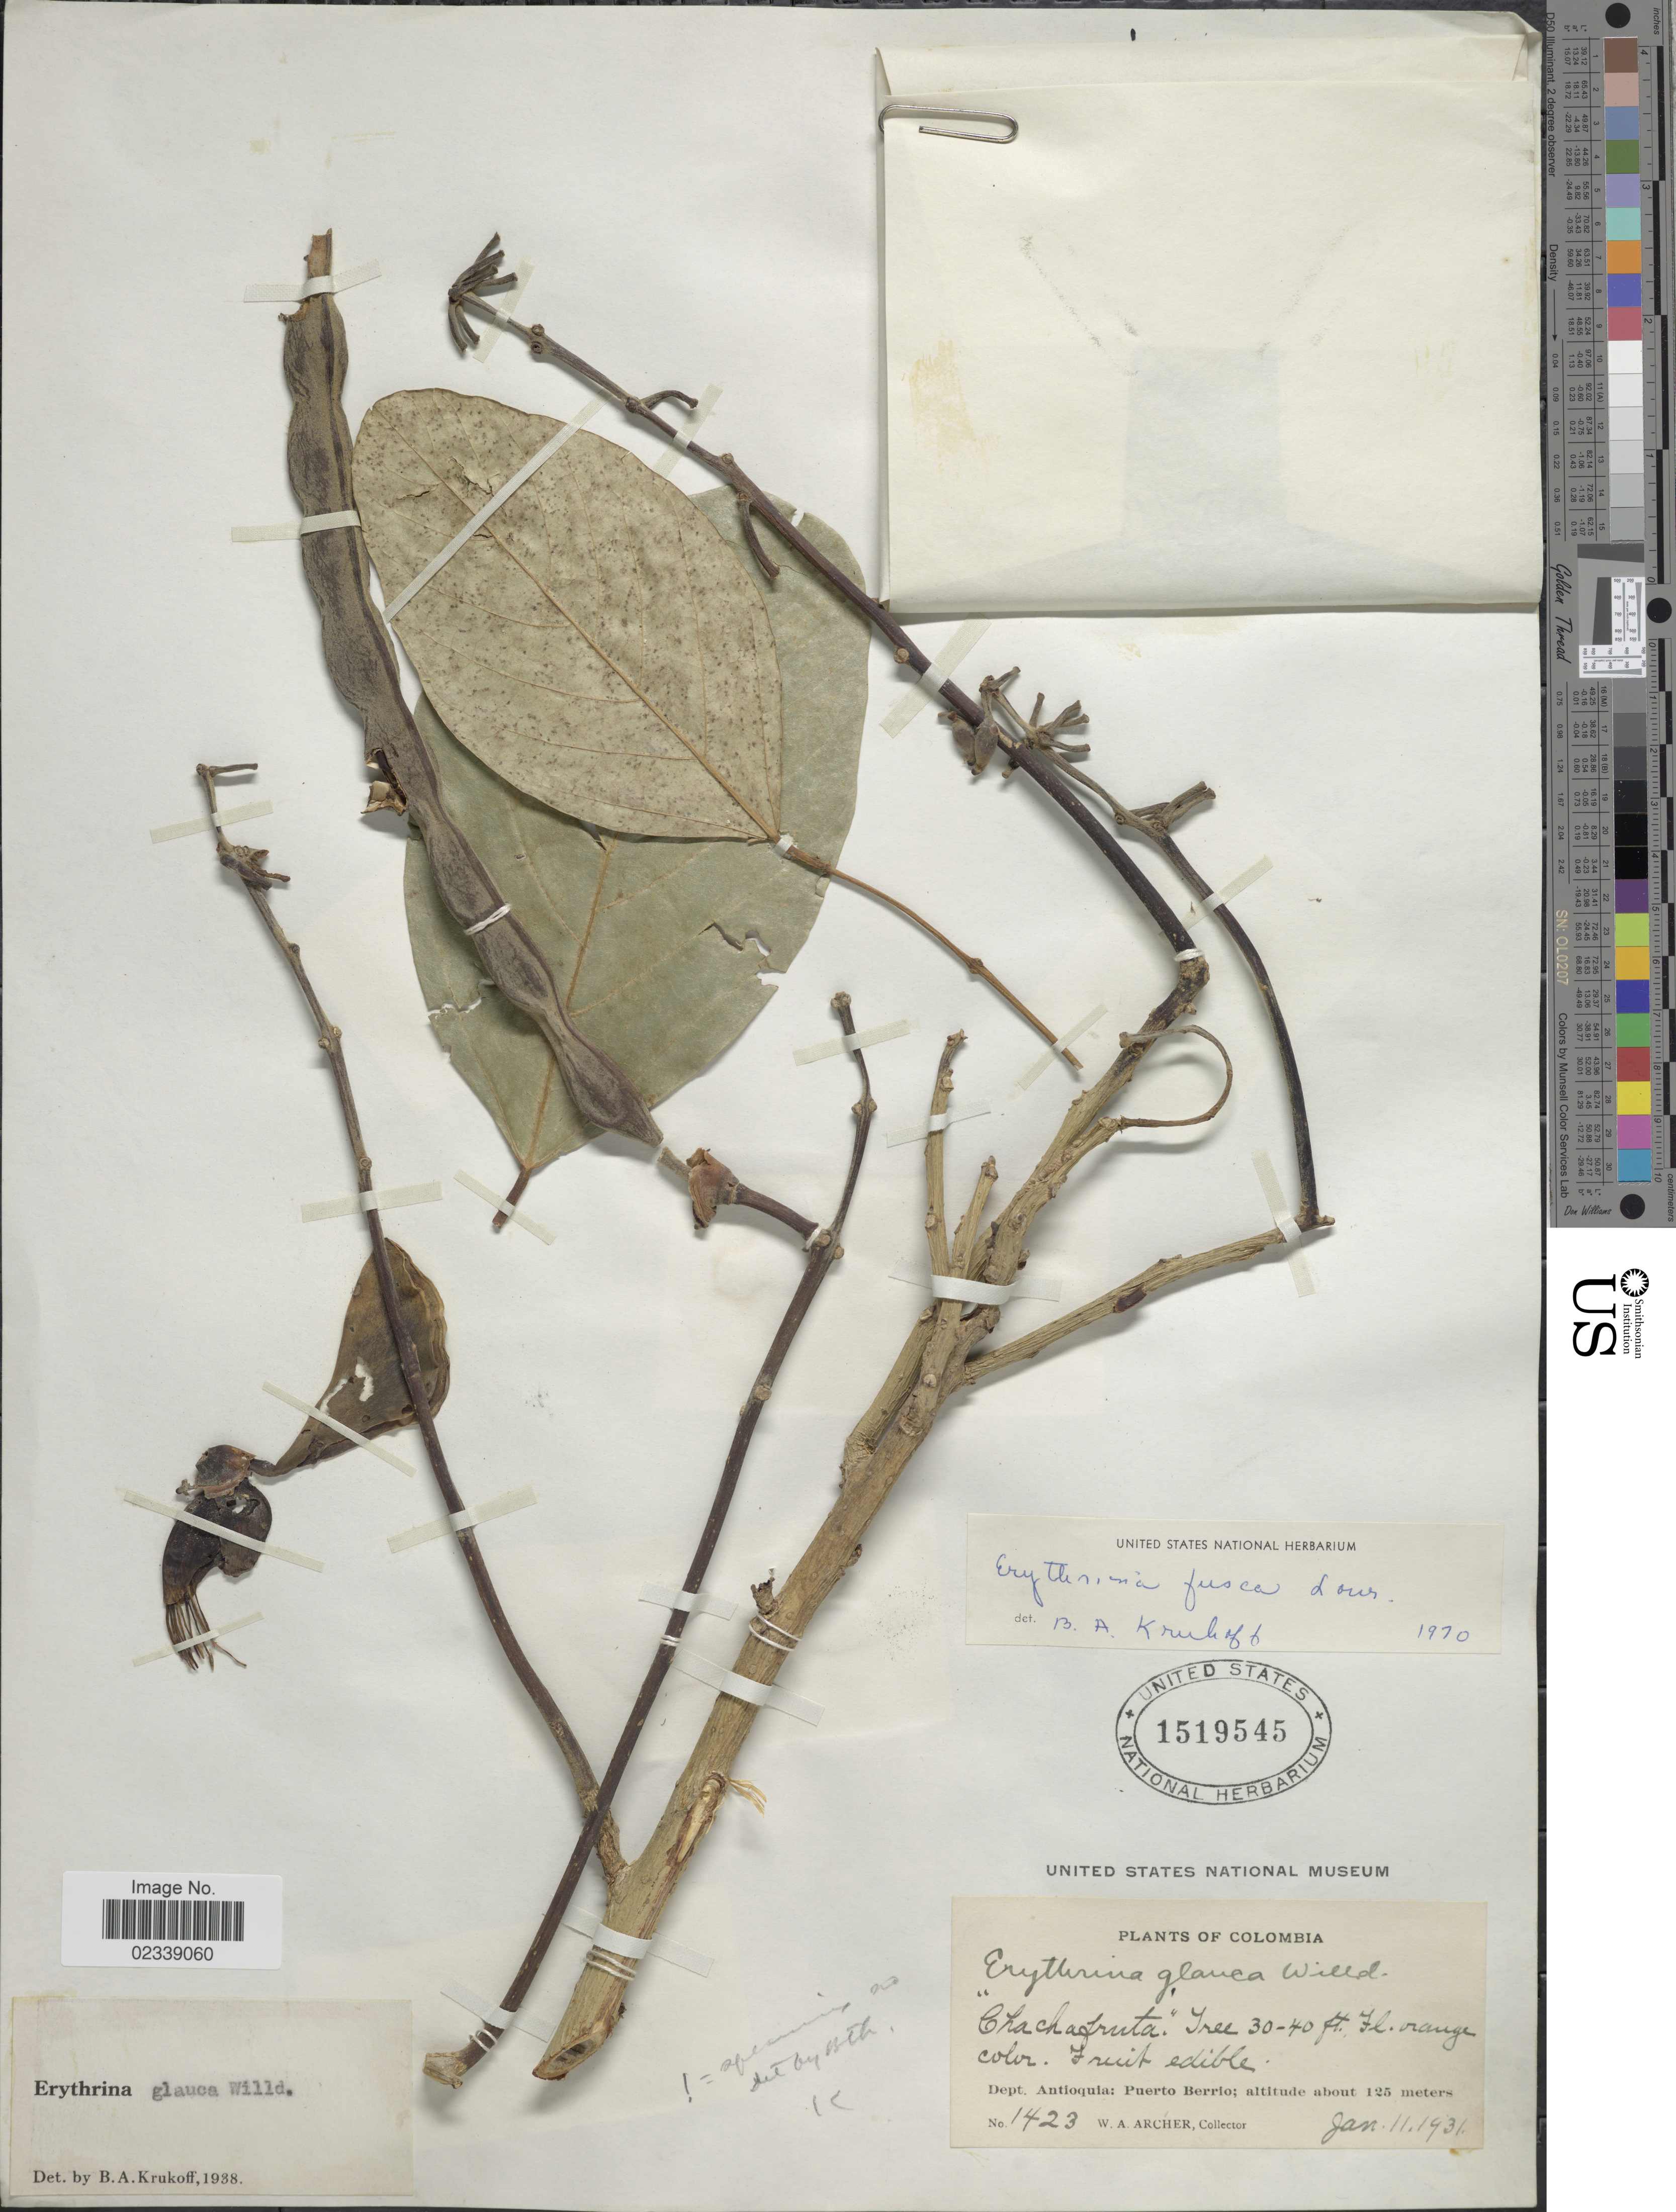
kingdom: Plantae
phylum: Tracheophyta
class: Magnoliopsida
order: Fabales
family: Fabaceae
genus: Erythrina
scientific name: Erythrina fusca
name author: Lour.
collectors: W. A. Archer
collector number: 1423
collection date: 1931-01-11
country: Colombia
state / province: Antioquia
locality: Puerto Berrio.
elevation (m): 125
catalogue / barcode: US 1519545